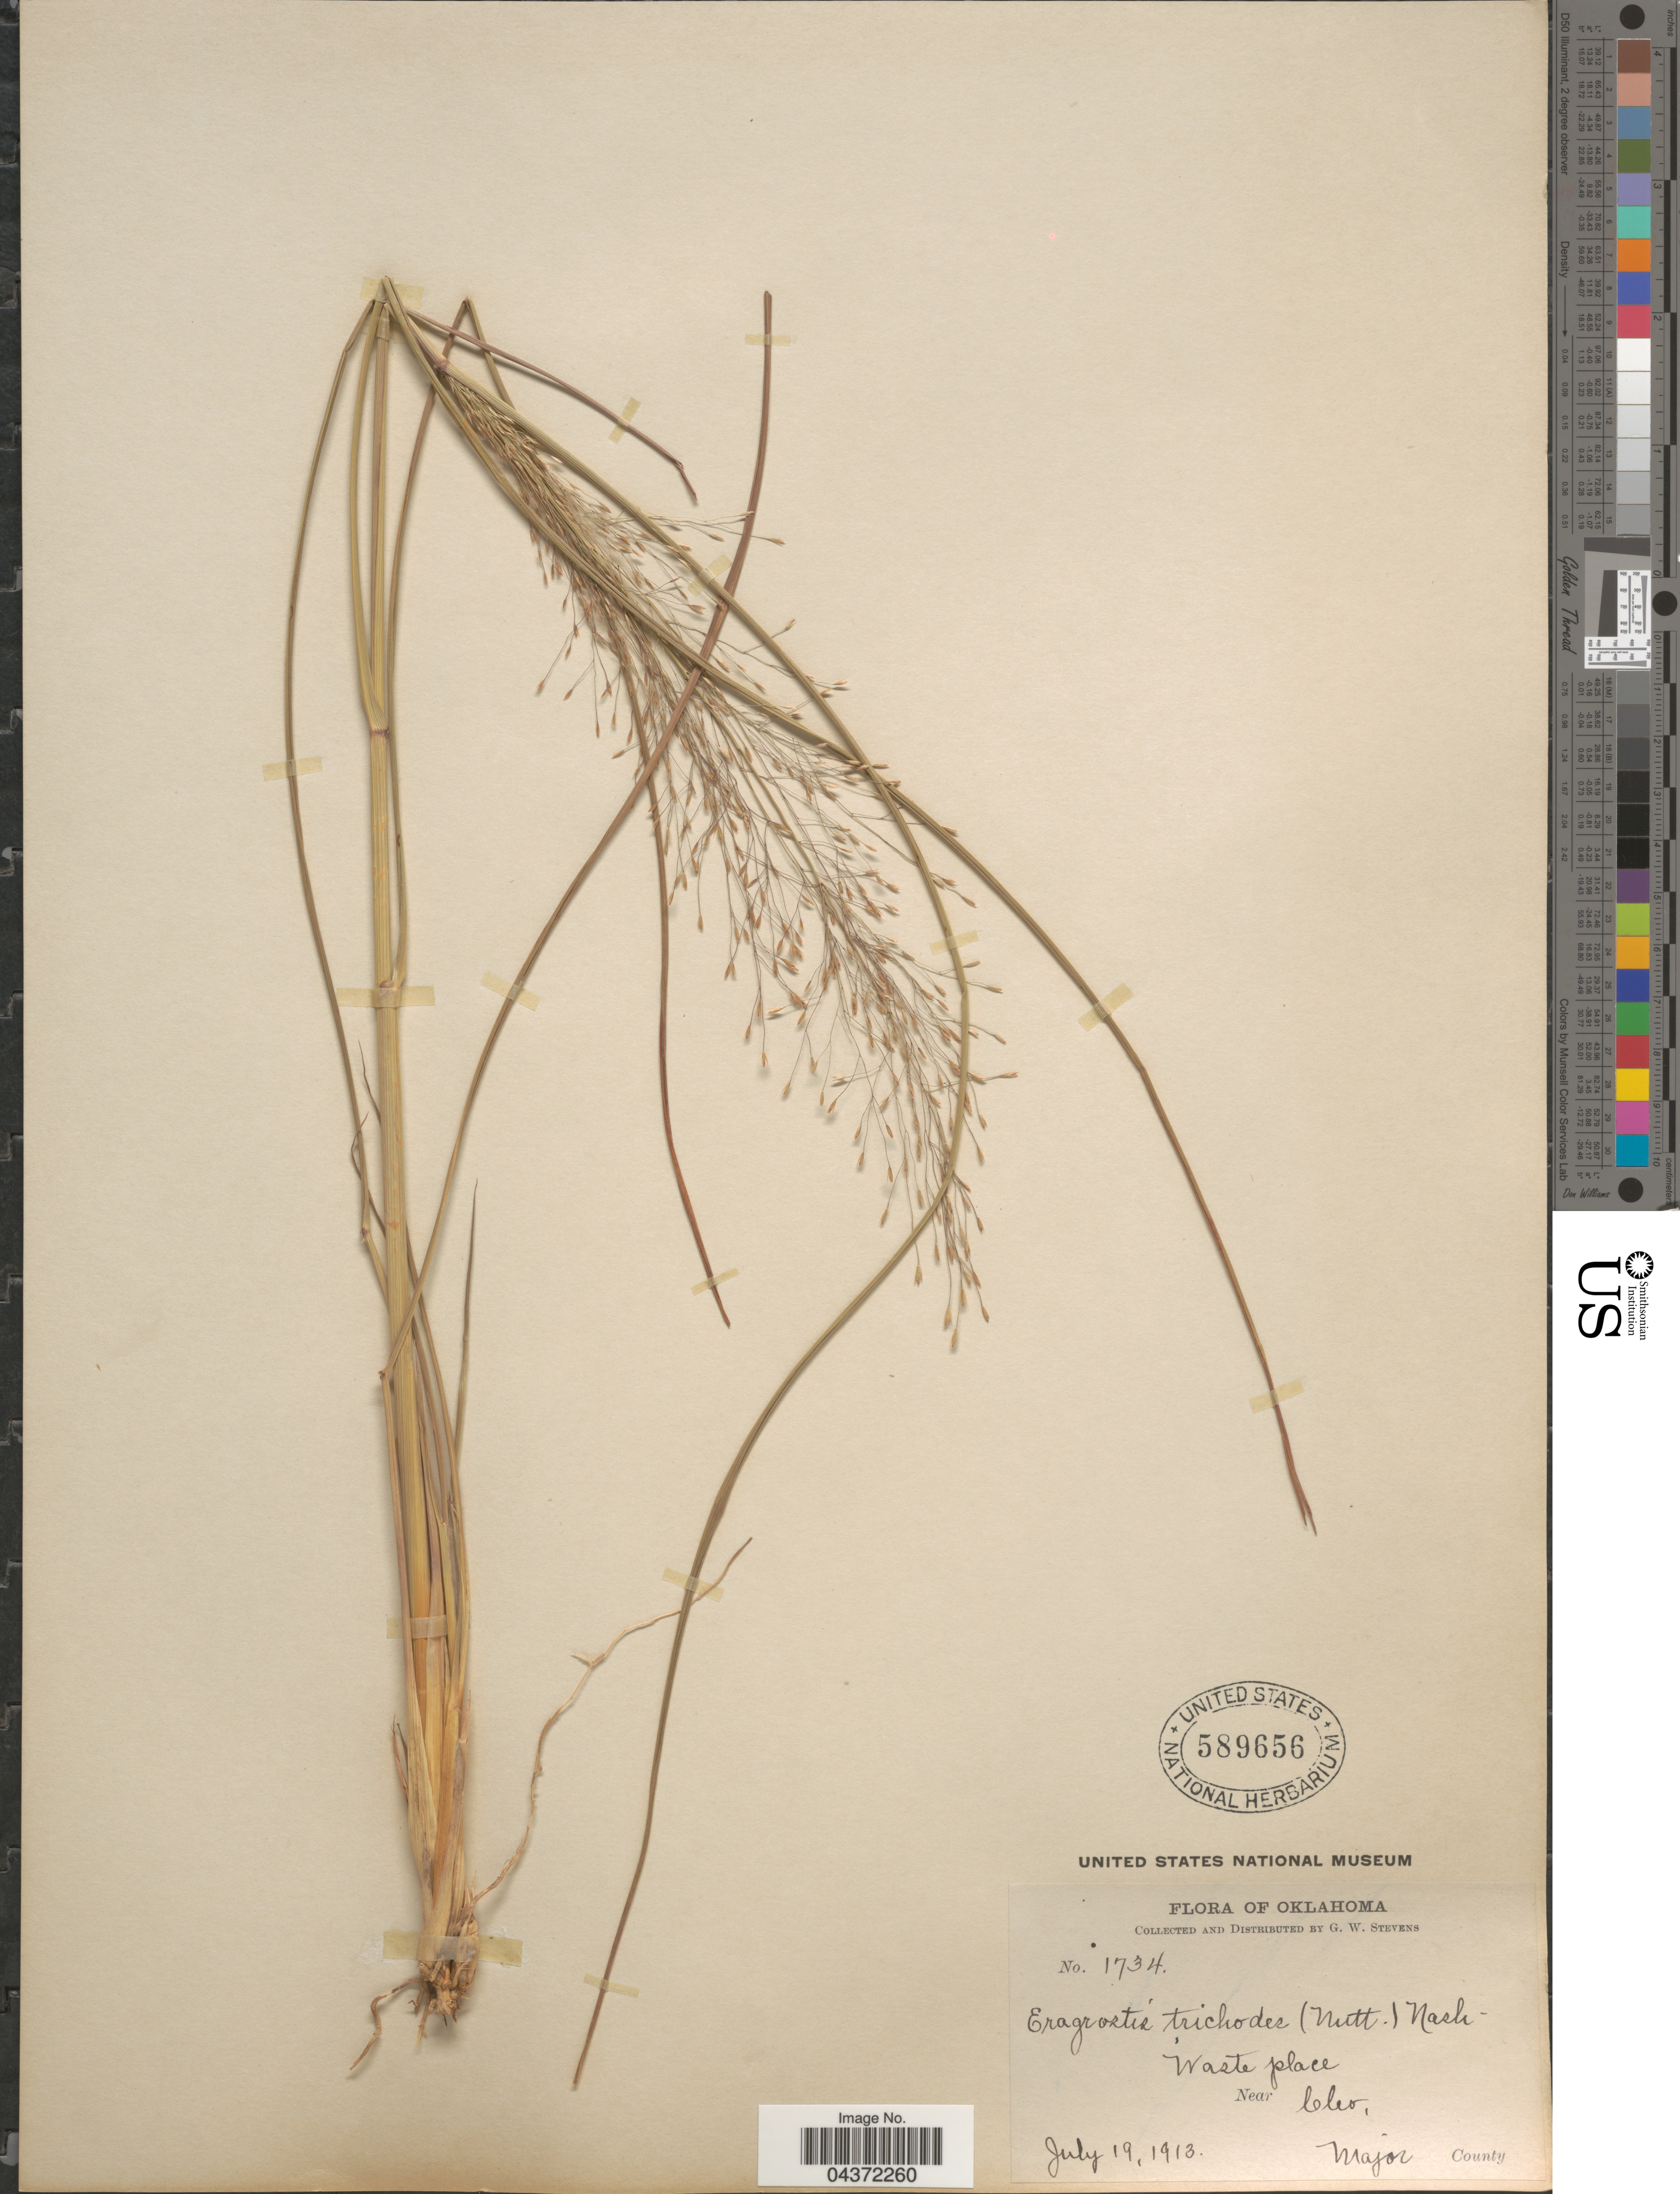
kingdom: Plantae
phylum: Tracheophyta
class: Liliopsida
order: Poales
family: Poaceae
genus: Eragrostis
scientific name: Eragrostis trichodes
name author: (Nutt.) Alph. Wood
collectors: G. W. Stevens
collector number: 1734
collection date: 1913-07-19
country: United States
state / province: Oklahoma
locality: Waste place. Near Cleo, Major County.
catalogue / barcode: US 589656